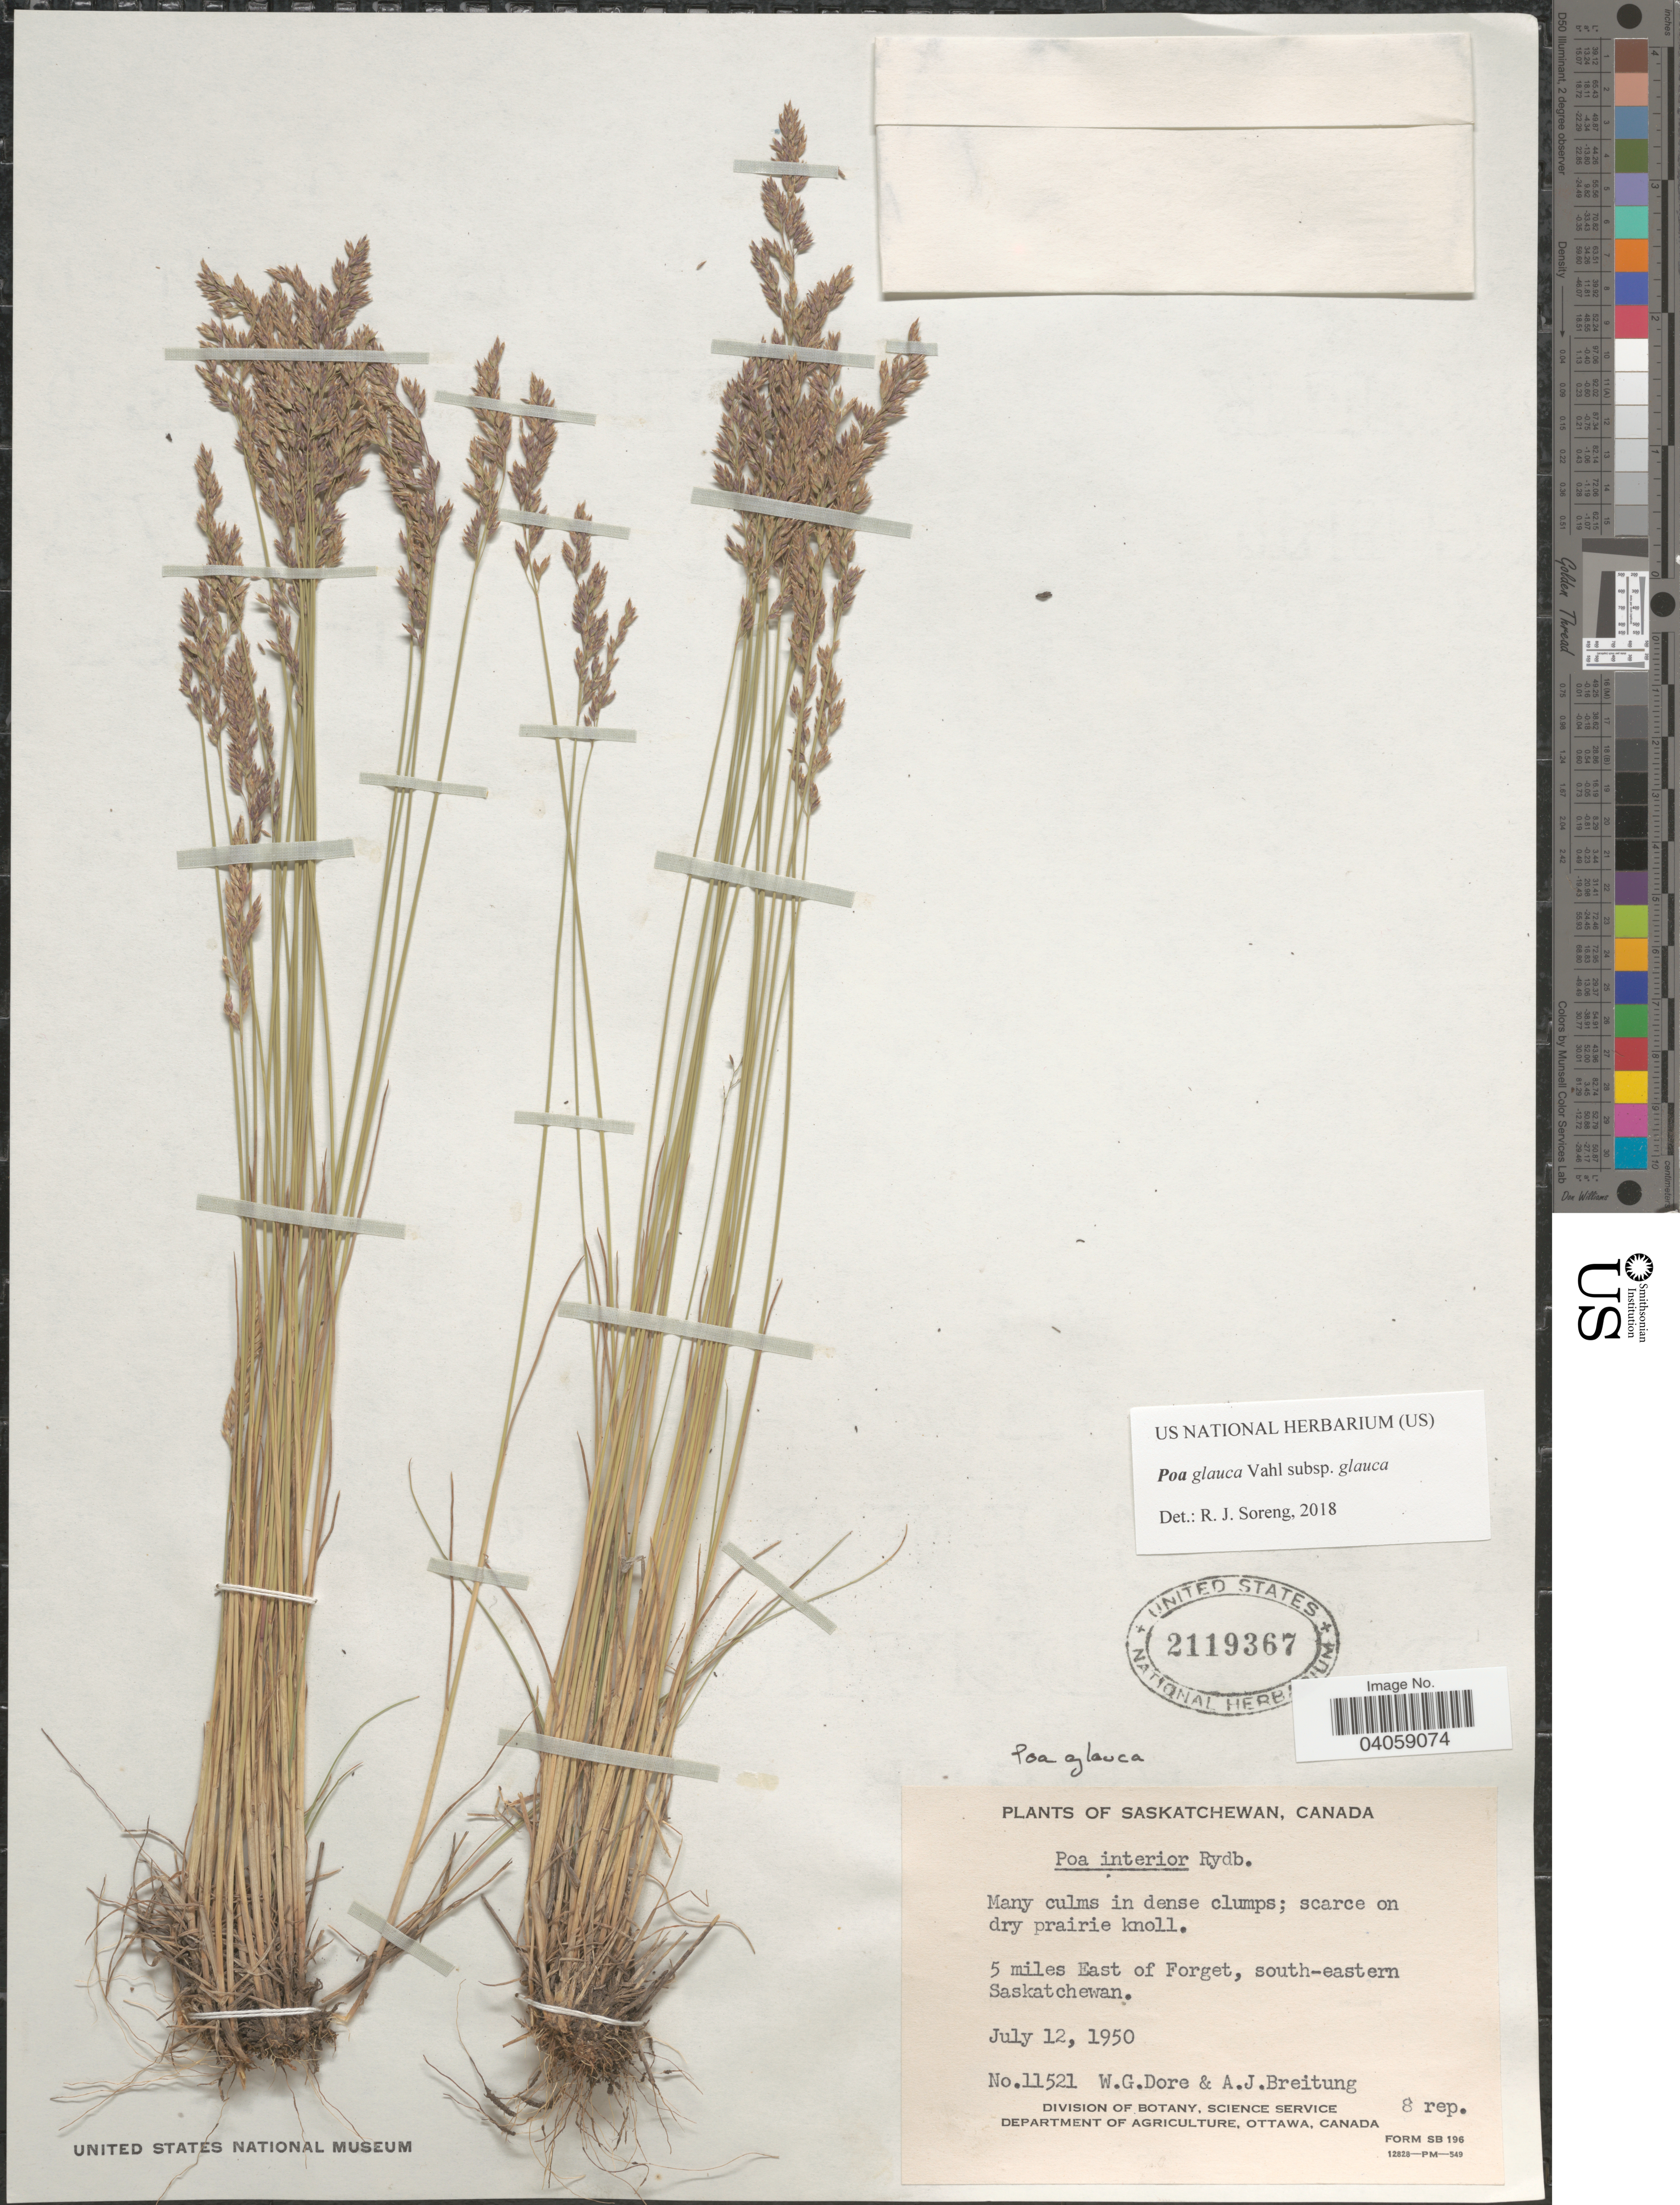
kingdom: Plantae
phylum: Tracheophyta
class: Liliopsida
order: Poales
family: Poaceae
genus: Poa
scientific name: Poa glauca subsp. glauca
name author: Vahl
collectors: W. Dore & A. Breitung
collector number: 11521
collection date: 1950-07-12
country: Canada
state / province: Saskatchewan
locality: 5 miles East of Forget, south-eastern Saskatchewan.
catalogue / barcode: US 2119367